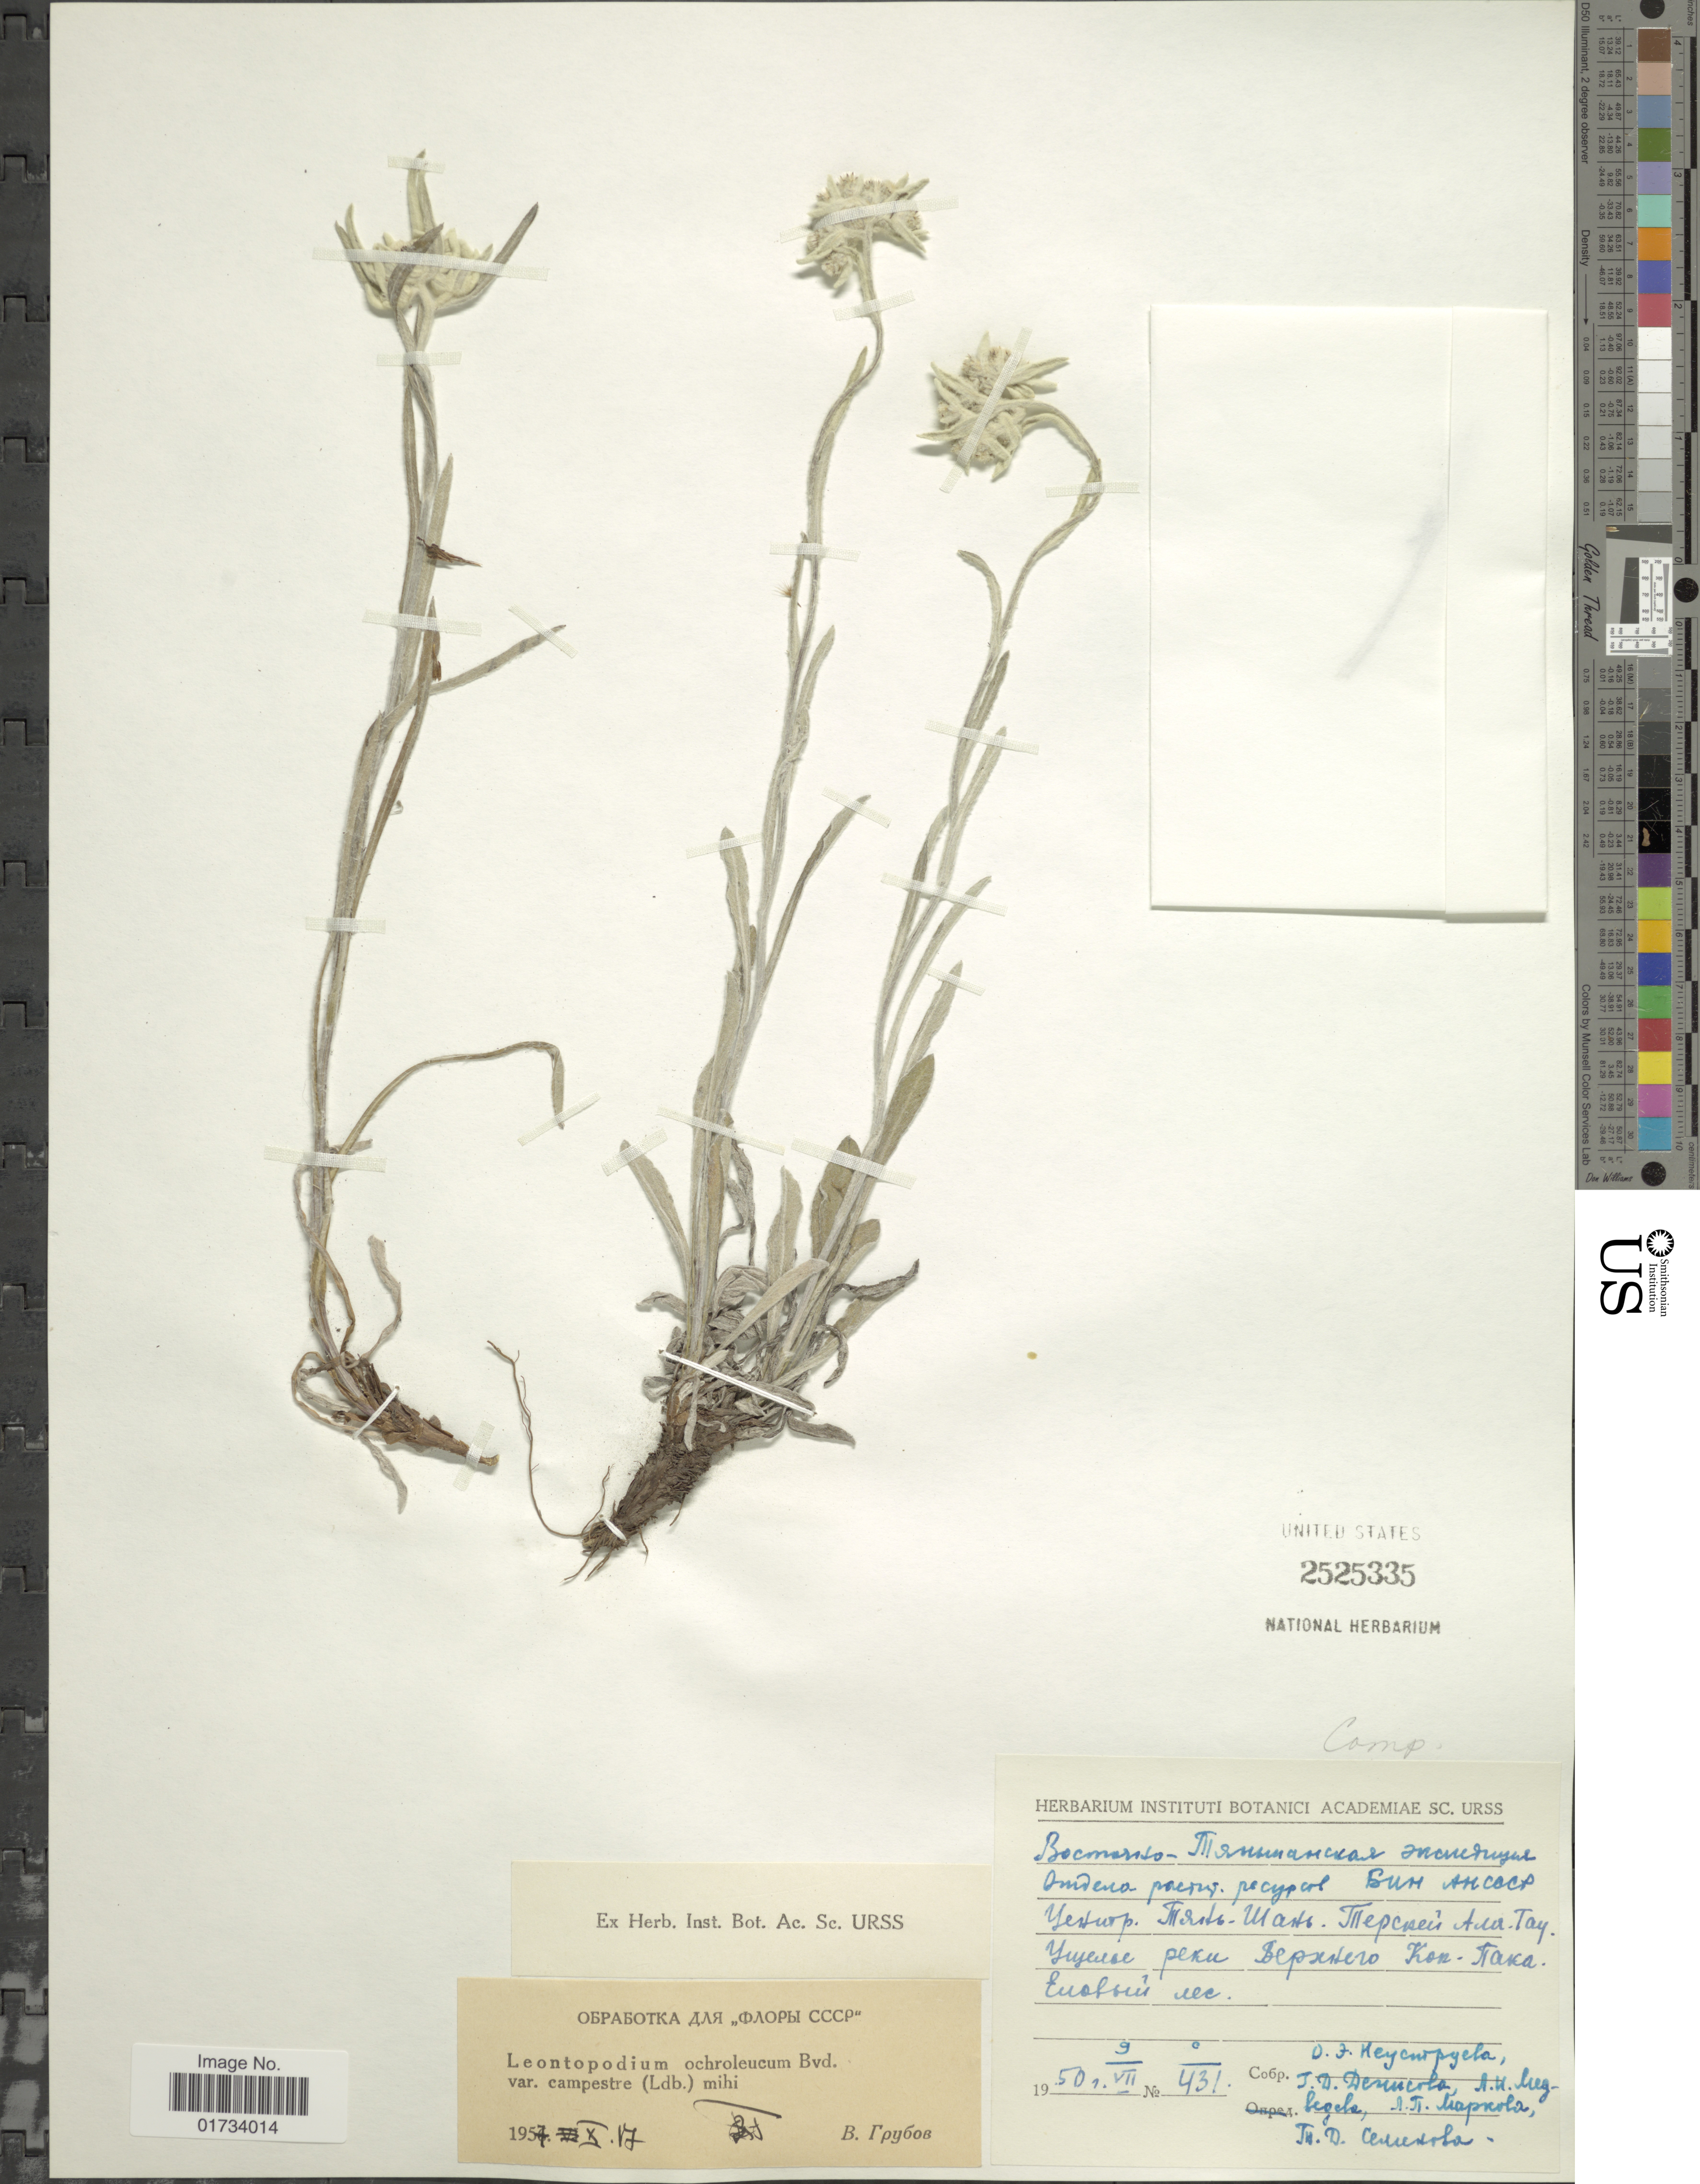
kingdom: Plantae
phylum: Tracheophyta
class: Magnoliopsida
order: Asterales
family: Asteraceae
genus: Leontopodium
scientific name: Leontopodium ochroleucum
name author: Beauverd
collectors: Collector illegible, J. Denucola, Collector illegible & Collector illegible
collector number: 431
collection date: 1950-07-09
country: Kyrgyzstan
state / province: Ysyk-Kol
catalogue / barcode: US 2525335